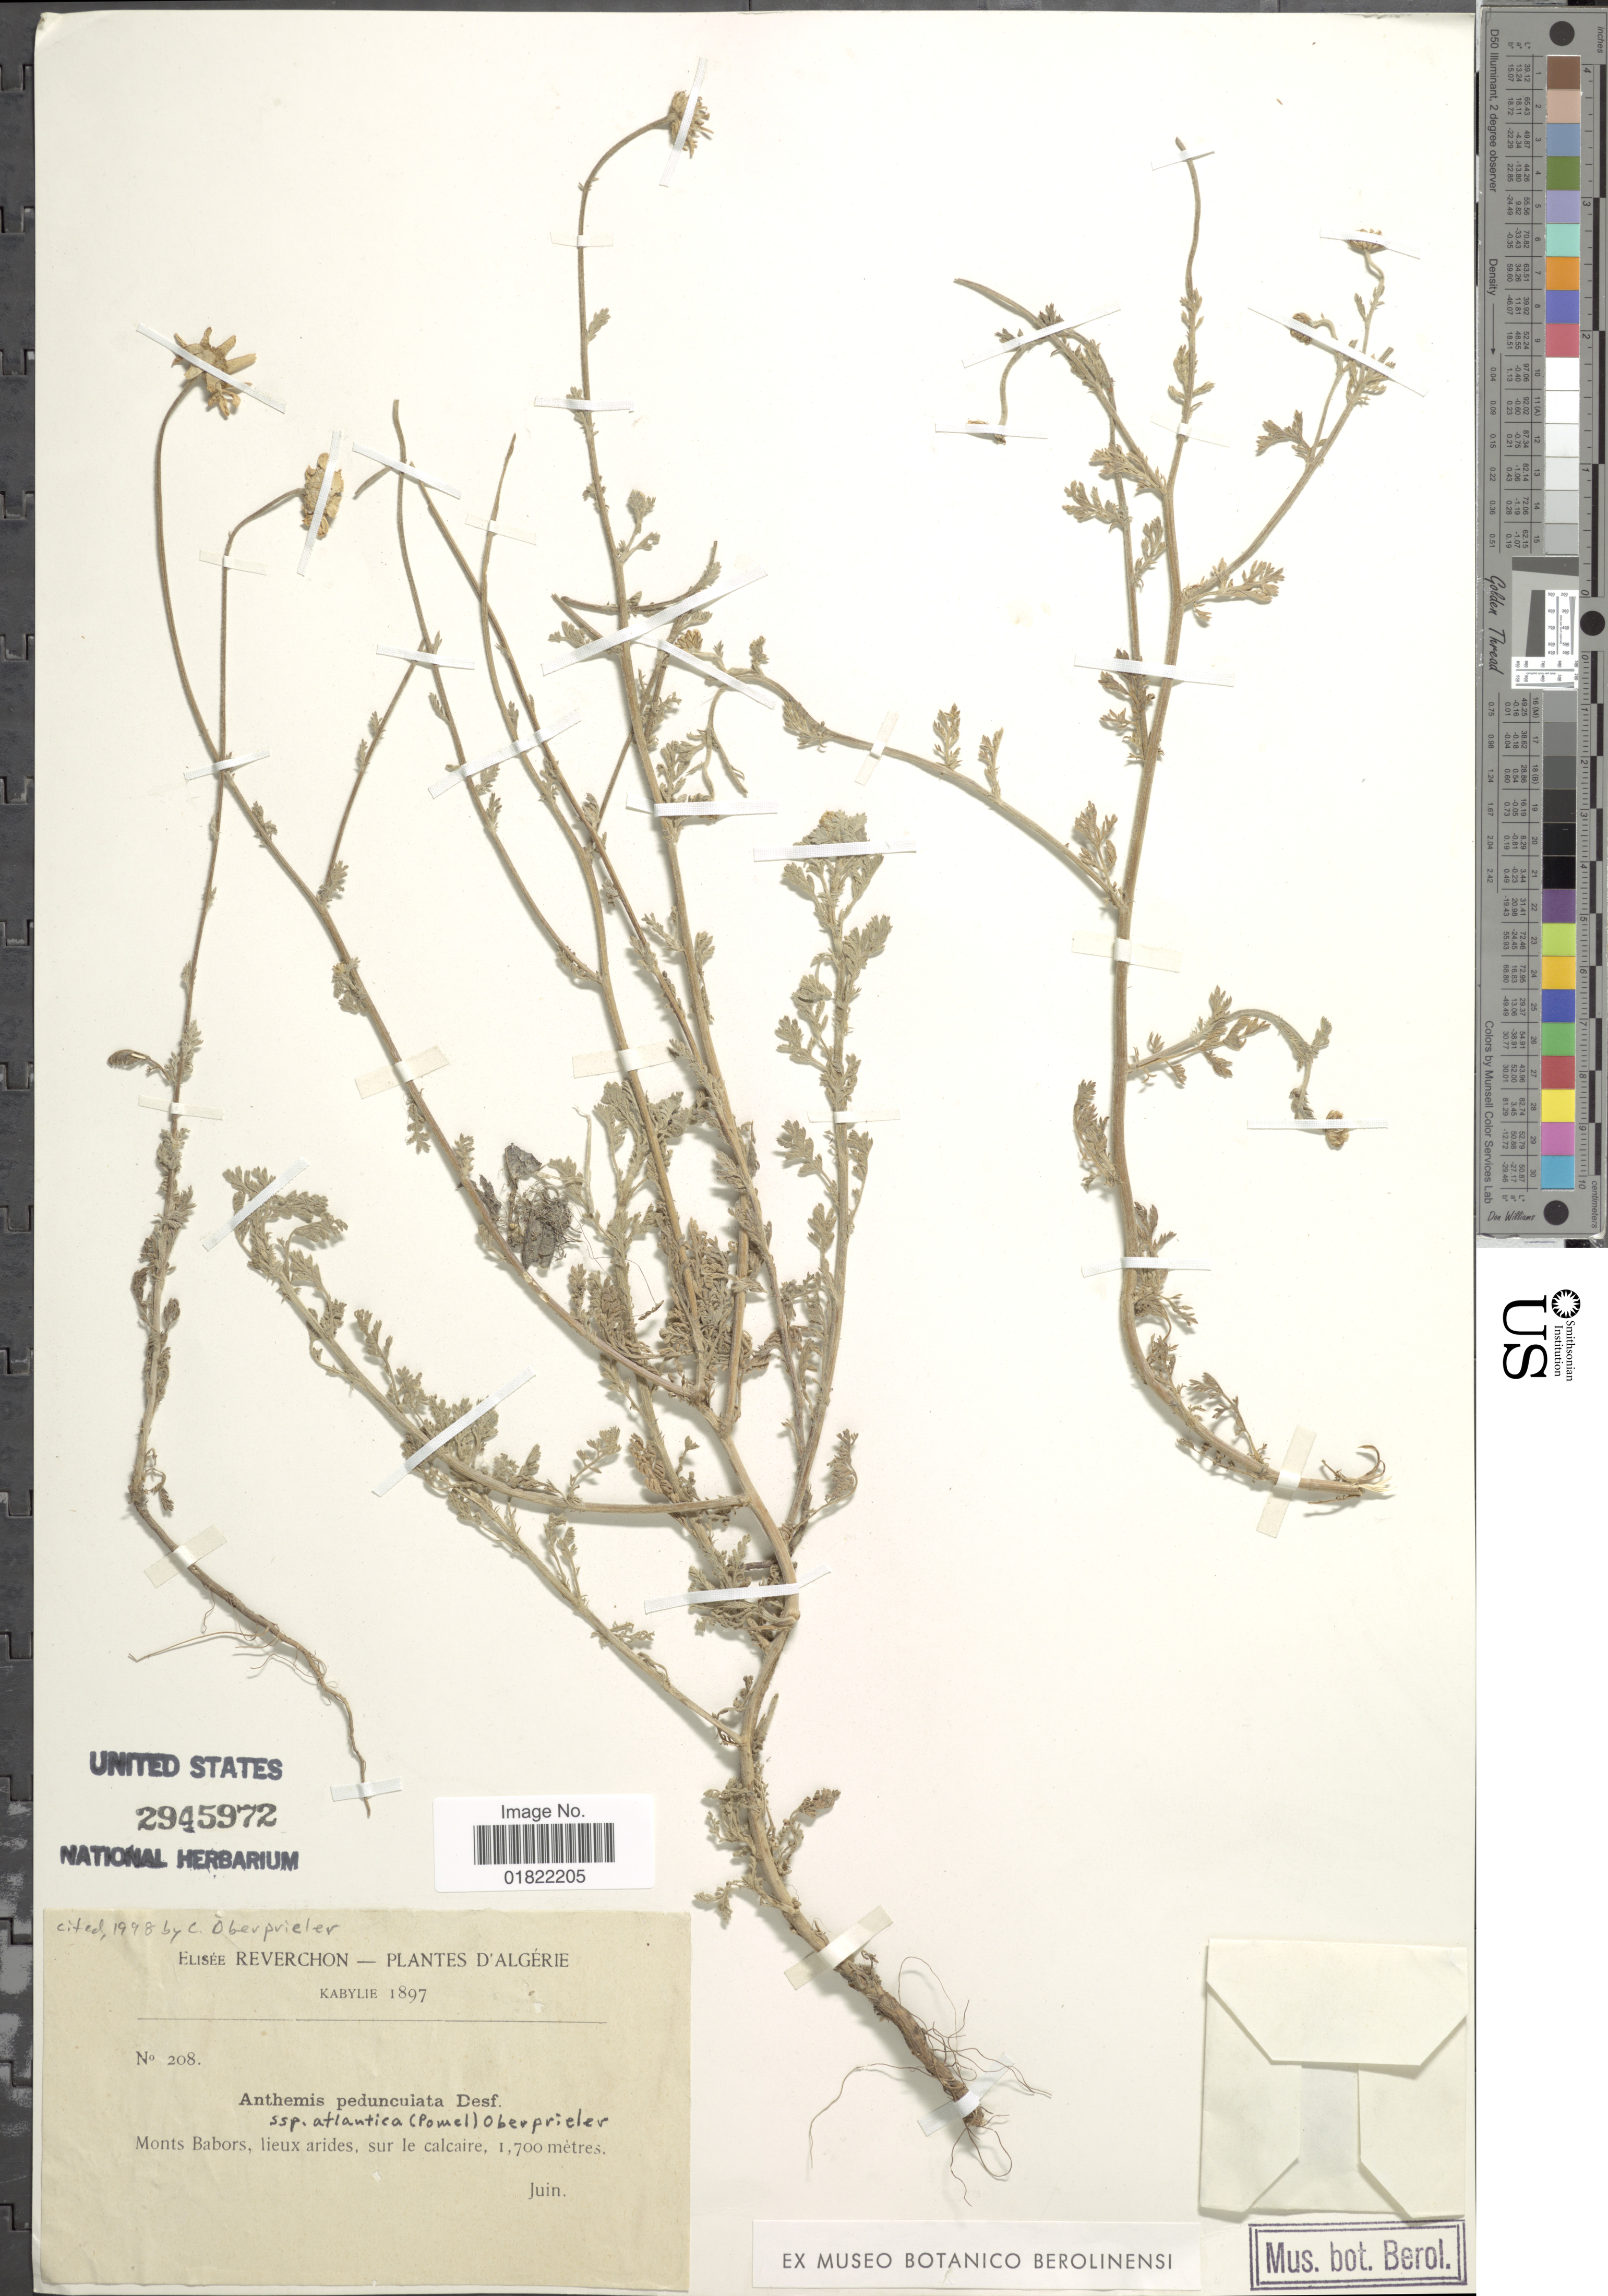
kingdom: Plantae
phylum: Tracheophyta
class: Magnoliopsida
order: Asterales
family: Asteraceae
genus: Anthemis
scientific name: Anthemis pedunculata subsp. atlantica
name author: Desf.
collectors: E. Reverchon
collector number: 208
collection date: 1897-06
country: Algeria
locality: D' Algerie, Monts Babors;, lieux arides, sur le calcaire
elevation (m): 1700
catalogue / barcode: US 2945972